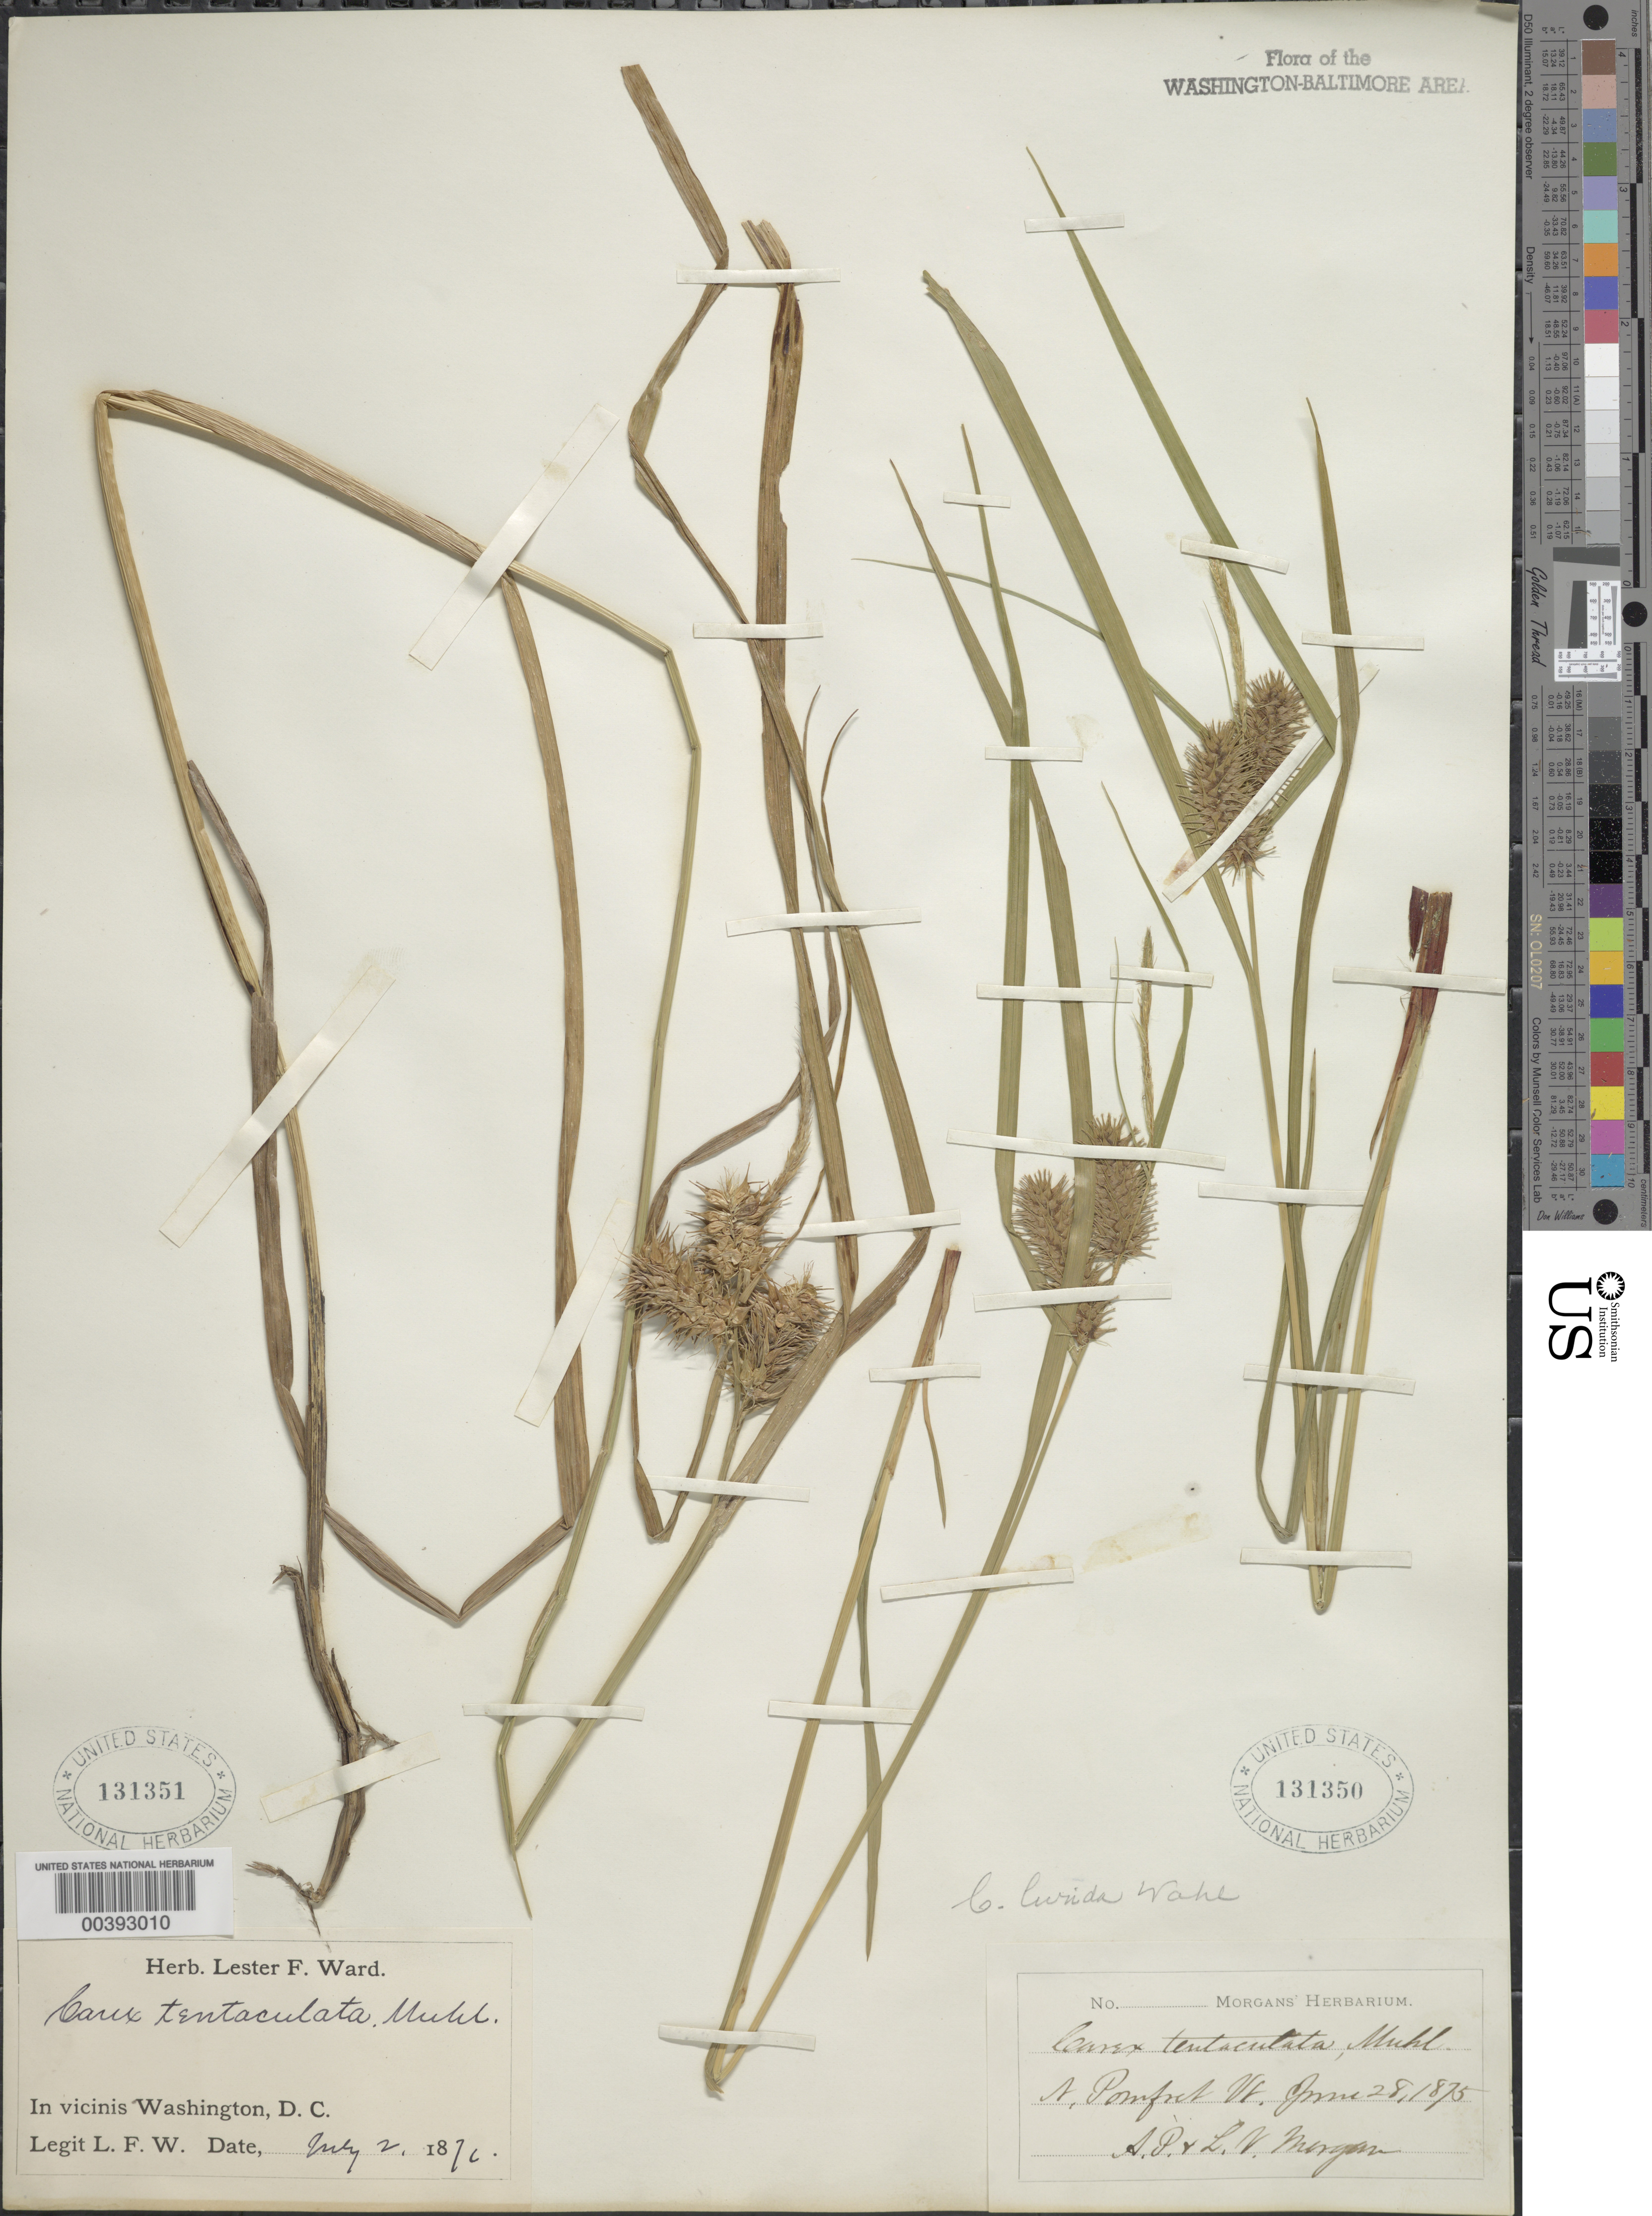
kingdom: Plantae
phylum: Tracheophyta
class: Liliopsida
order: Poales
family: Cyperaceae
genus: Carex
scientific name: Carex lurida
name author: Wahlenb.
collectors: L. F. Ward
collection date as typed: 02 Jul 1876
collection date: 1876-07-02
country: United States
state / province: District of Columbia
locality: Washington DC Area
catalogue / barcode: US 131351